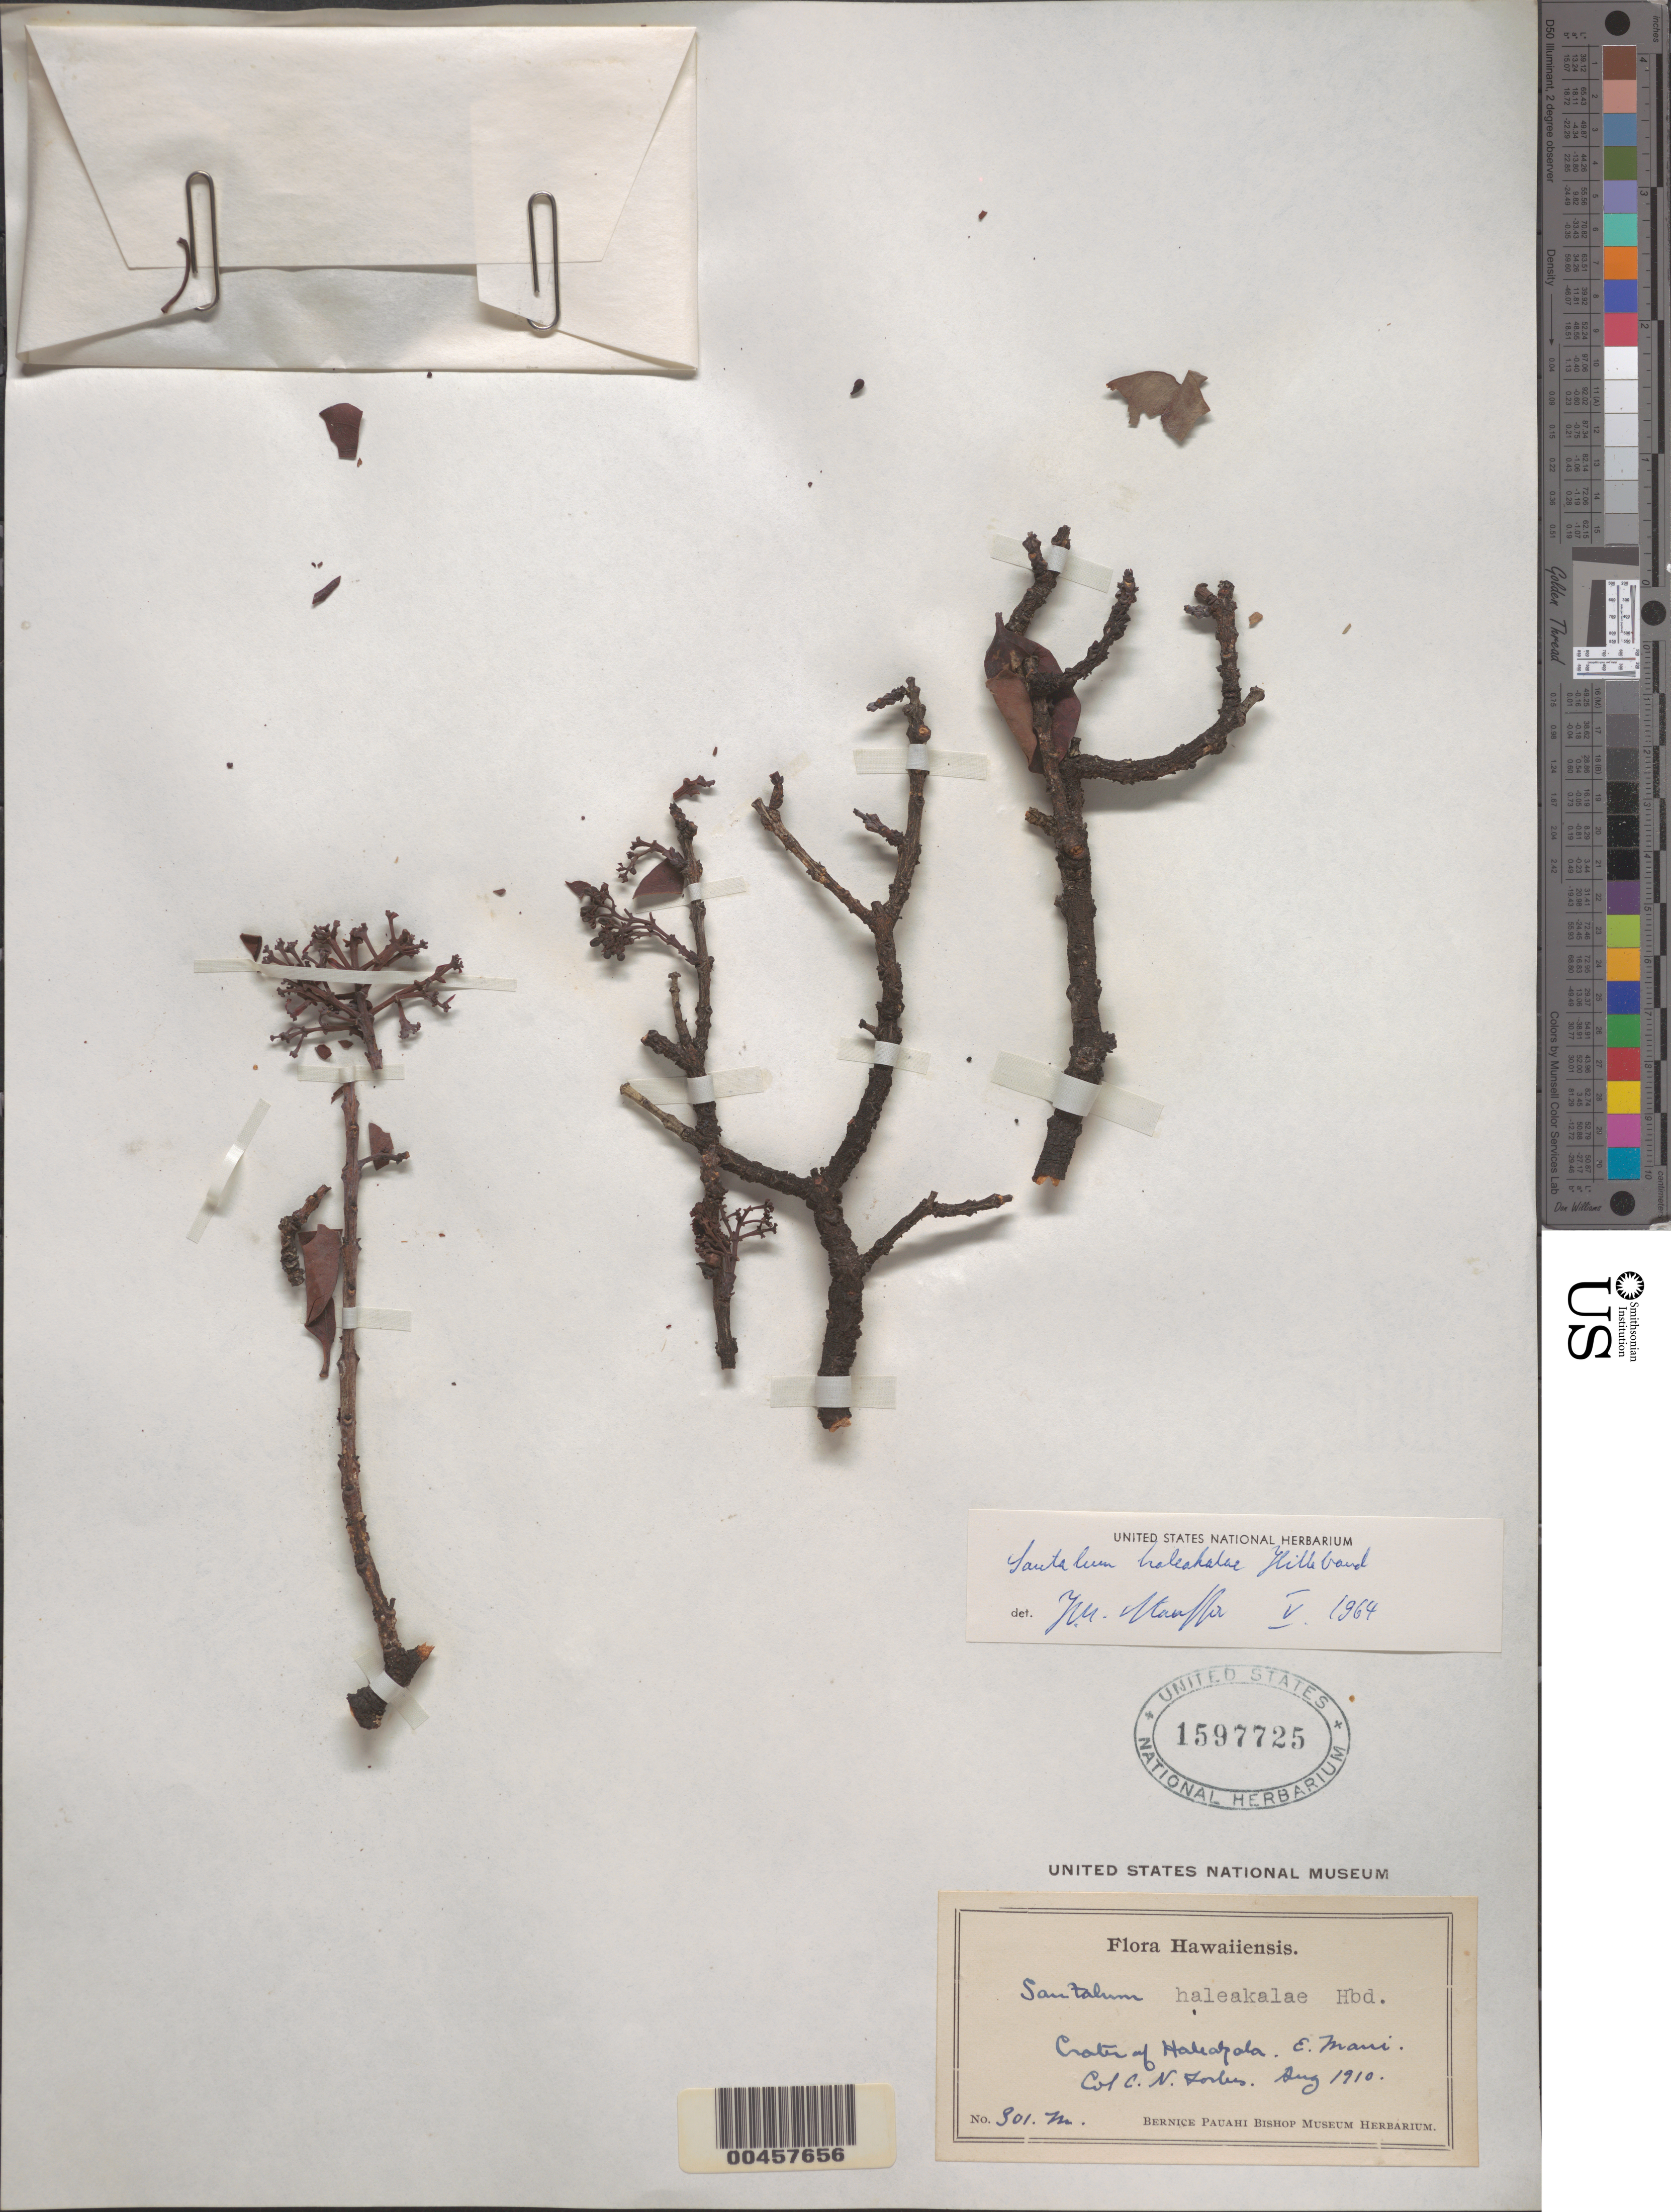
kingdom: Plantae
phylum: Tracheophyta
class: Magnoliopsida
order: Santalales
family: Santalaceae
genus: Santalum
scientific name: Santalum haleakalae var. haleakalae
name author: Hillebr.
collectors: C. N. Forbes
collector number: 301.M.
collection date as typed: Aug 1910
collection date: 1910-08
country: United States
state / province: Hawaii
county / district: Maui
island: Maui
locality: Crater of Haleakala, E Maui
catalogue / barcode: US 1597725